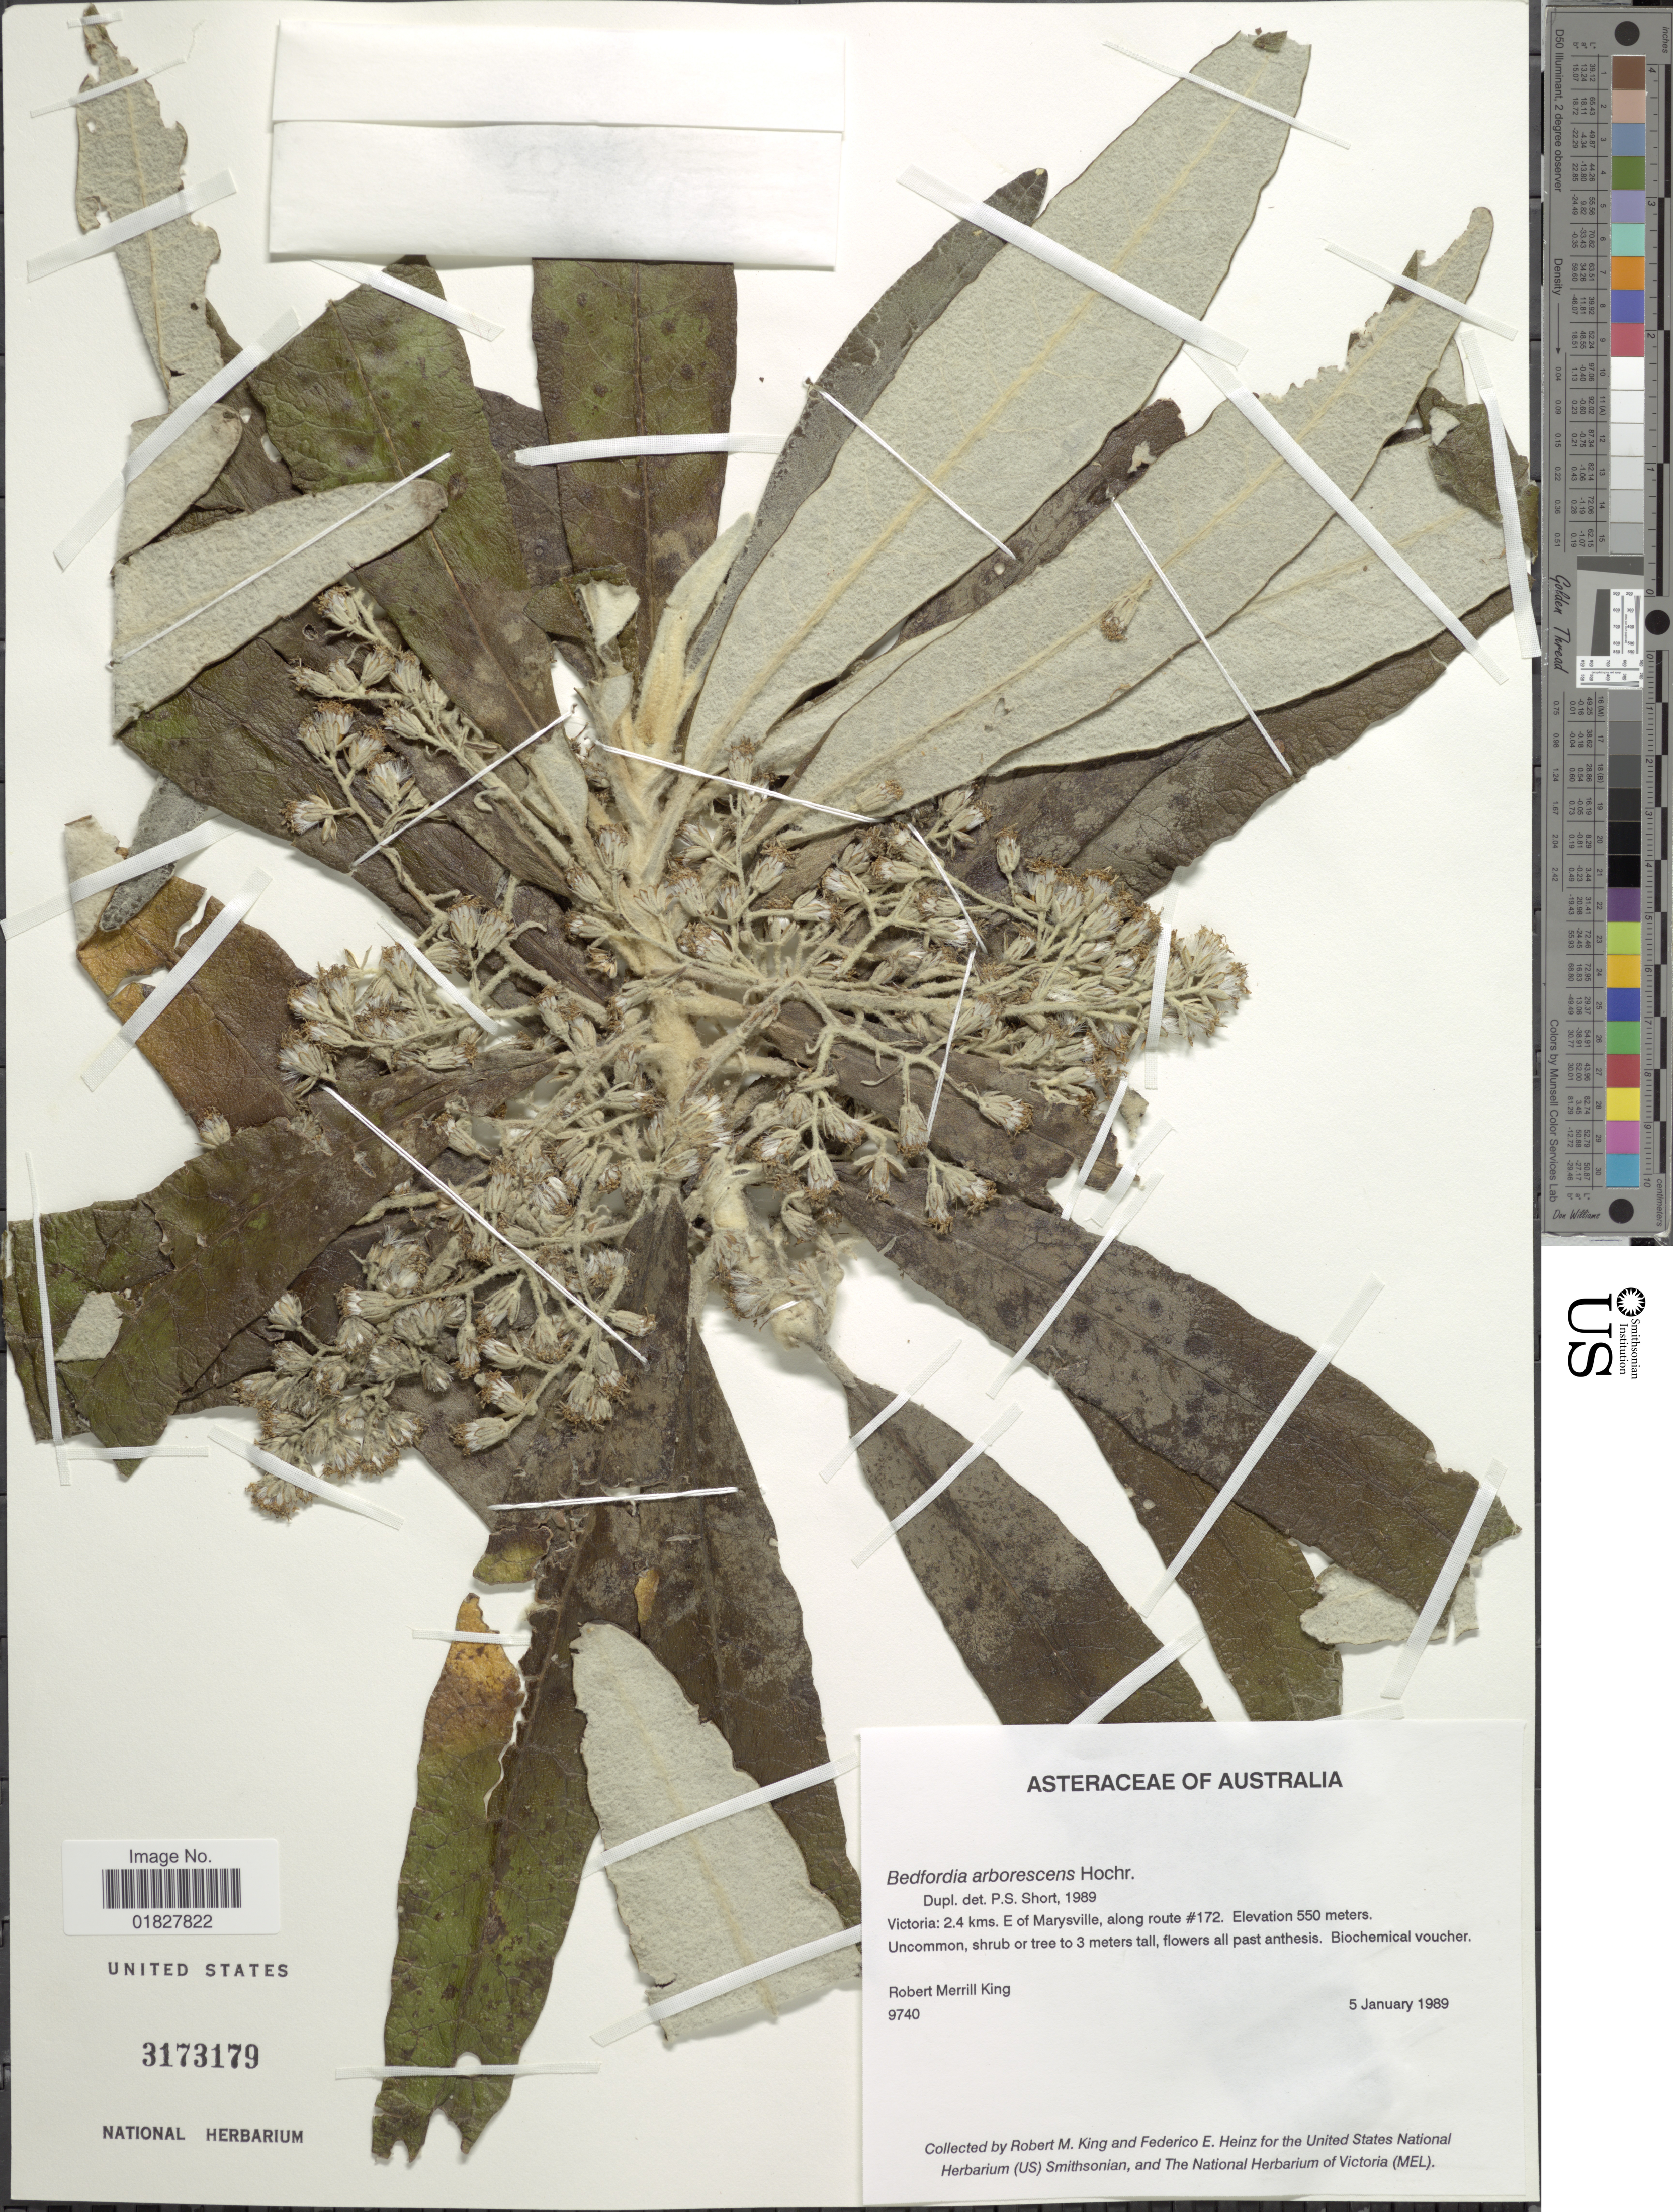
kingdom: Plantae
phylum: Tracheophyta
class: Magnoliopsida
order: Asterales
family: Asteraceae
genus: Bedfordia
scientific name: Bedfordia arborescens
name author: Hochr.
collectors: R. M. King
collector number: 9740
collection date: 1989-01-05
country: Australia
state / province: Victoria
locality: Victoria, 2.4 kms E of Marysville, along route #172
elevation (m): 550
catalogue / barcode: US 3173179